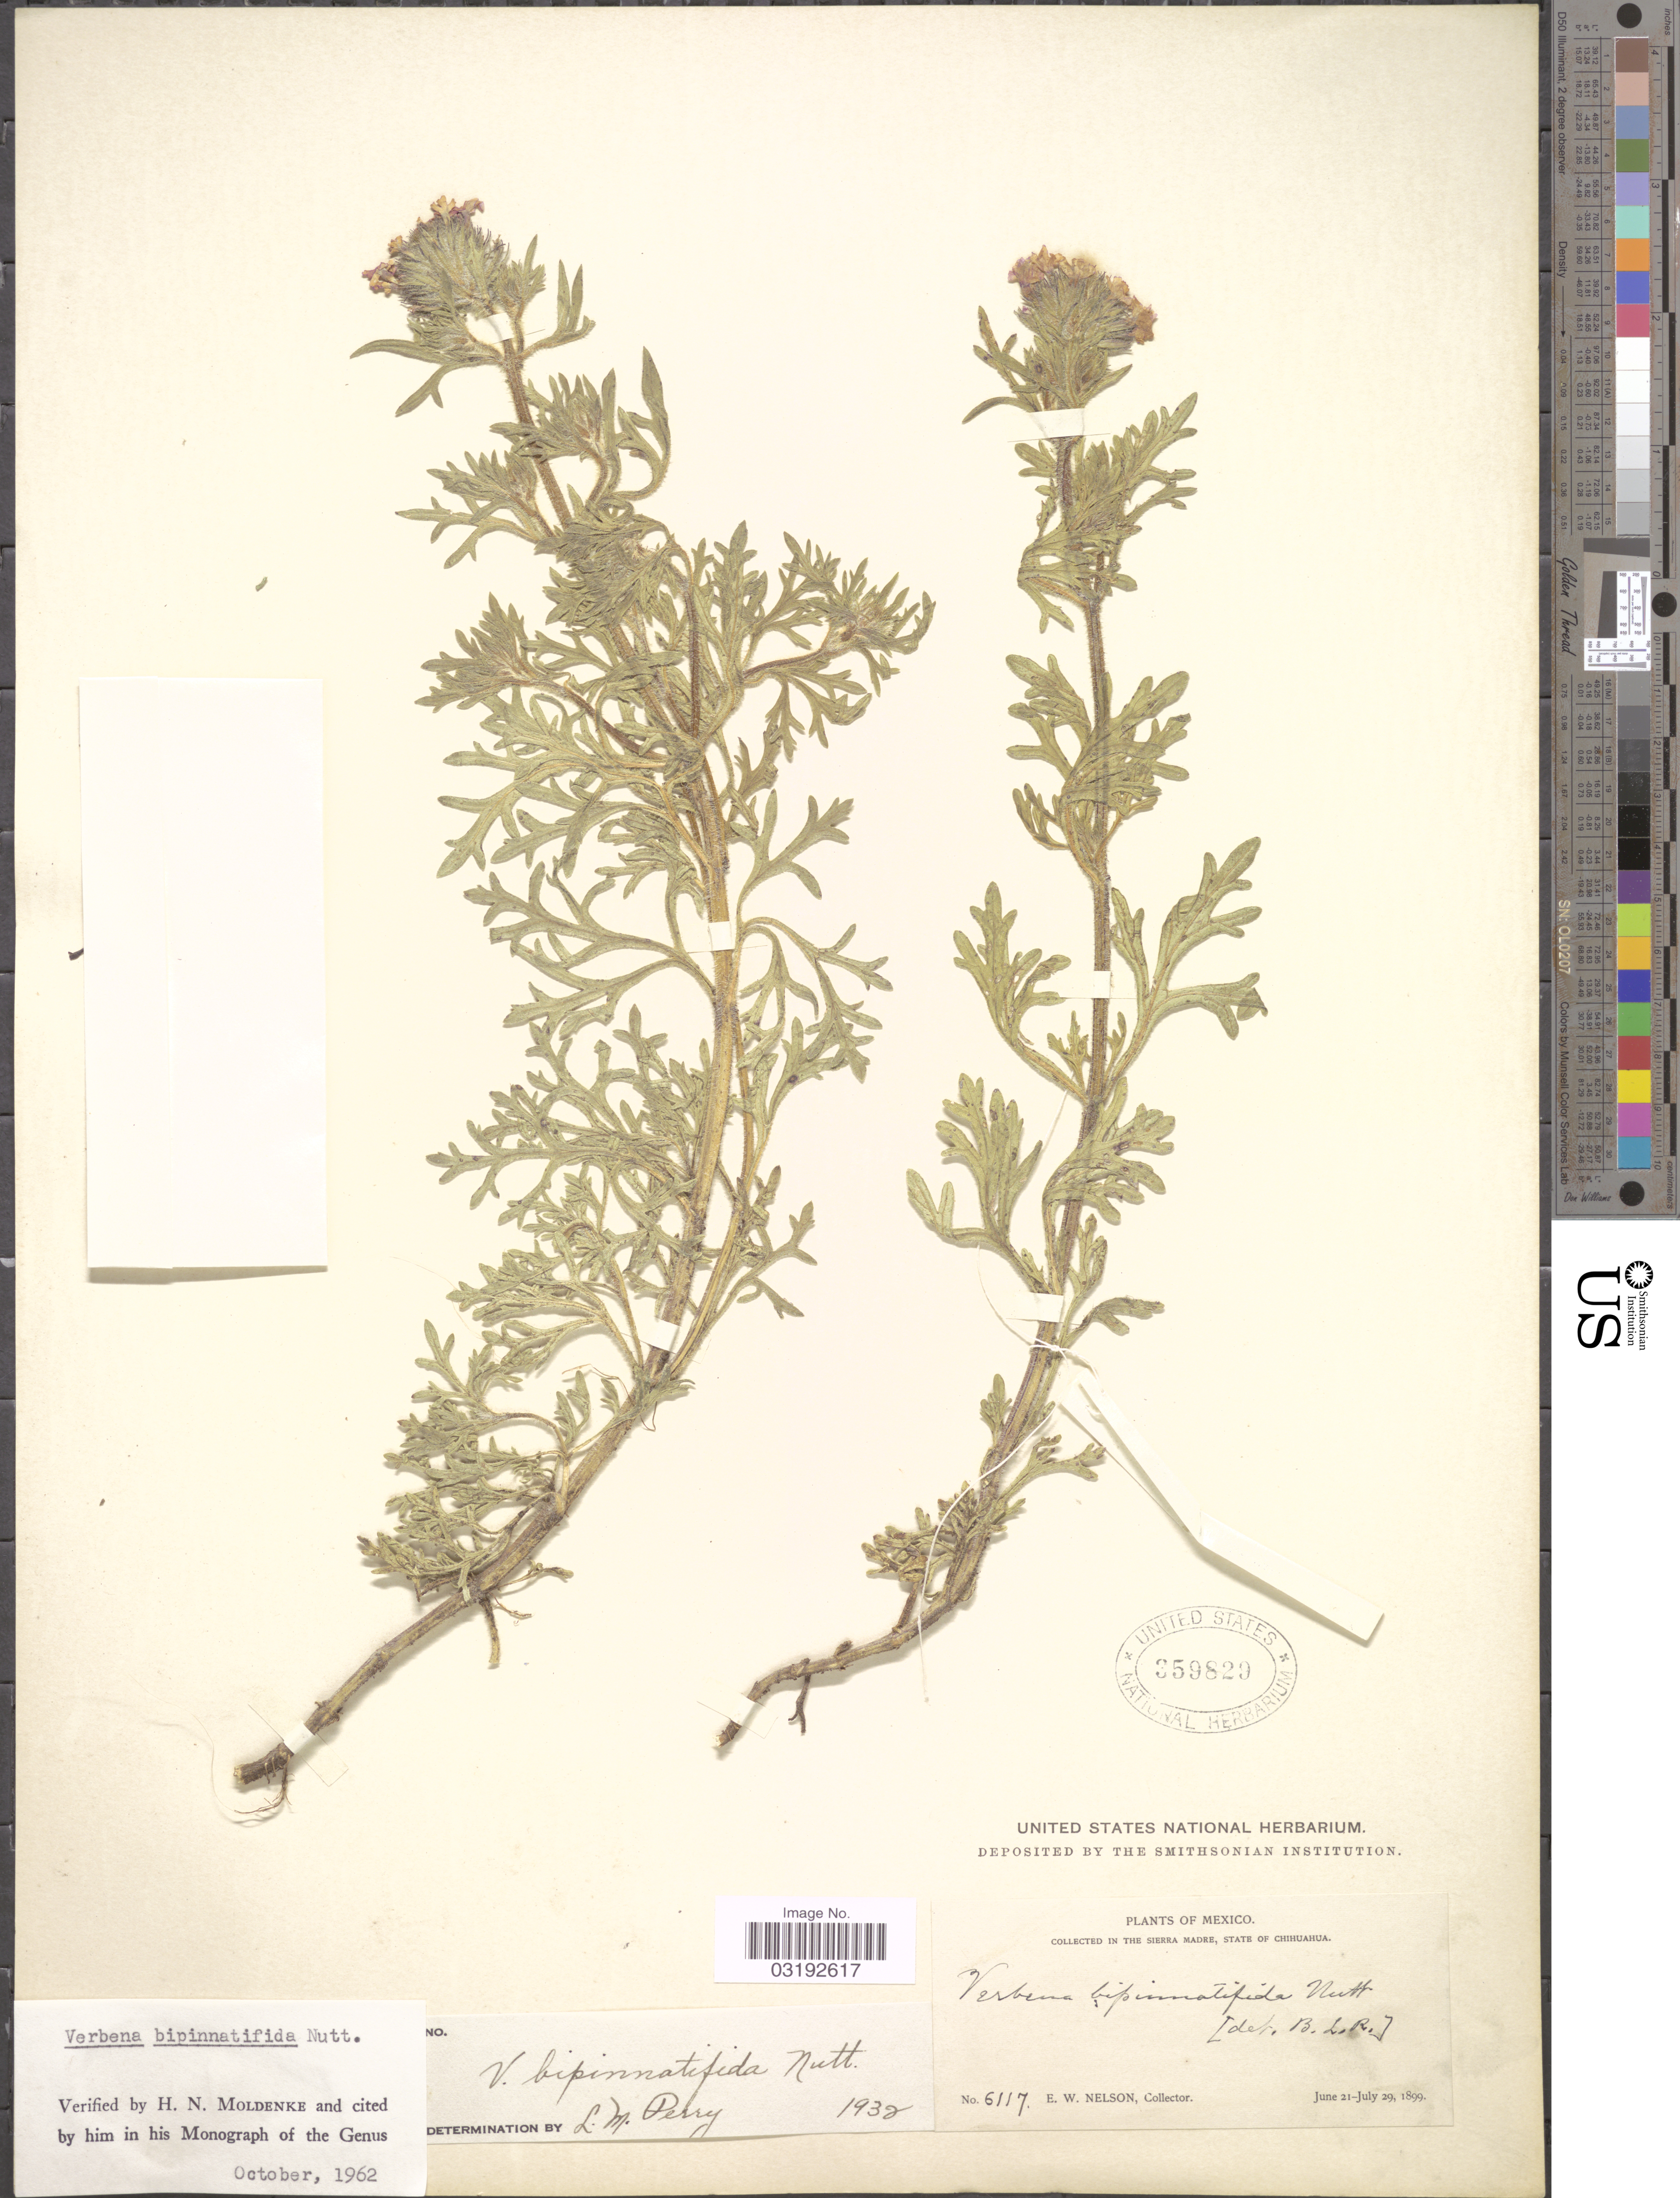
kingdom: Plantae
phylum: Tracheophyta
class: Magnoliopsida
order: Lamiales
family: Verbenaceae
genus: Verbena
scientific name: Verbena bipinnatifida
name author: (Schauer) Nutt.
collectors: E. W. Nelson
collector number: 6117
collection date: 1899-06-21/1899-07-29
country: Mexico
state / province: Chihuahua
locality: In the Sierra Madre.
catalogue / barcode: US 359829